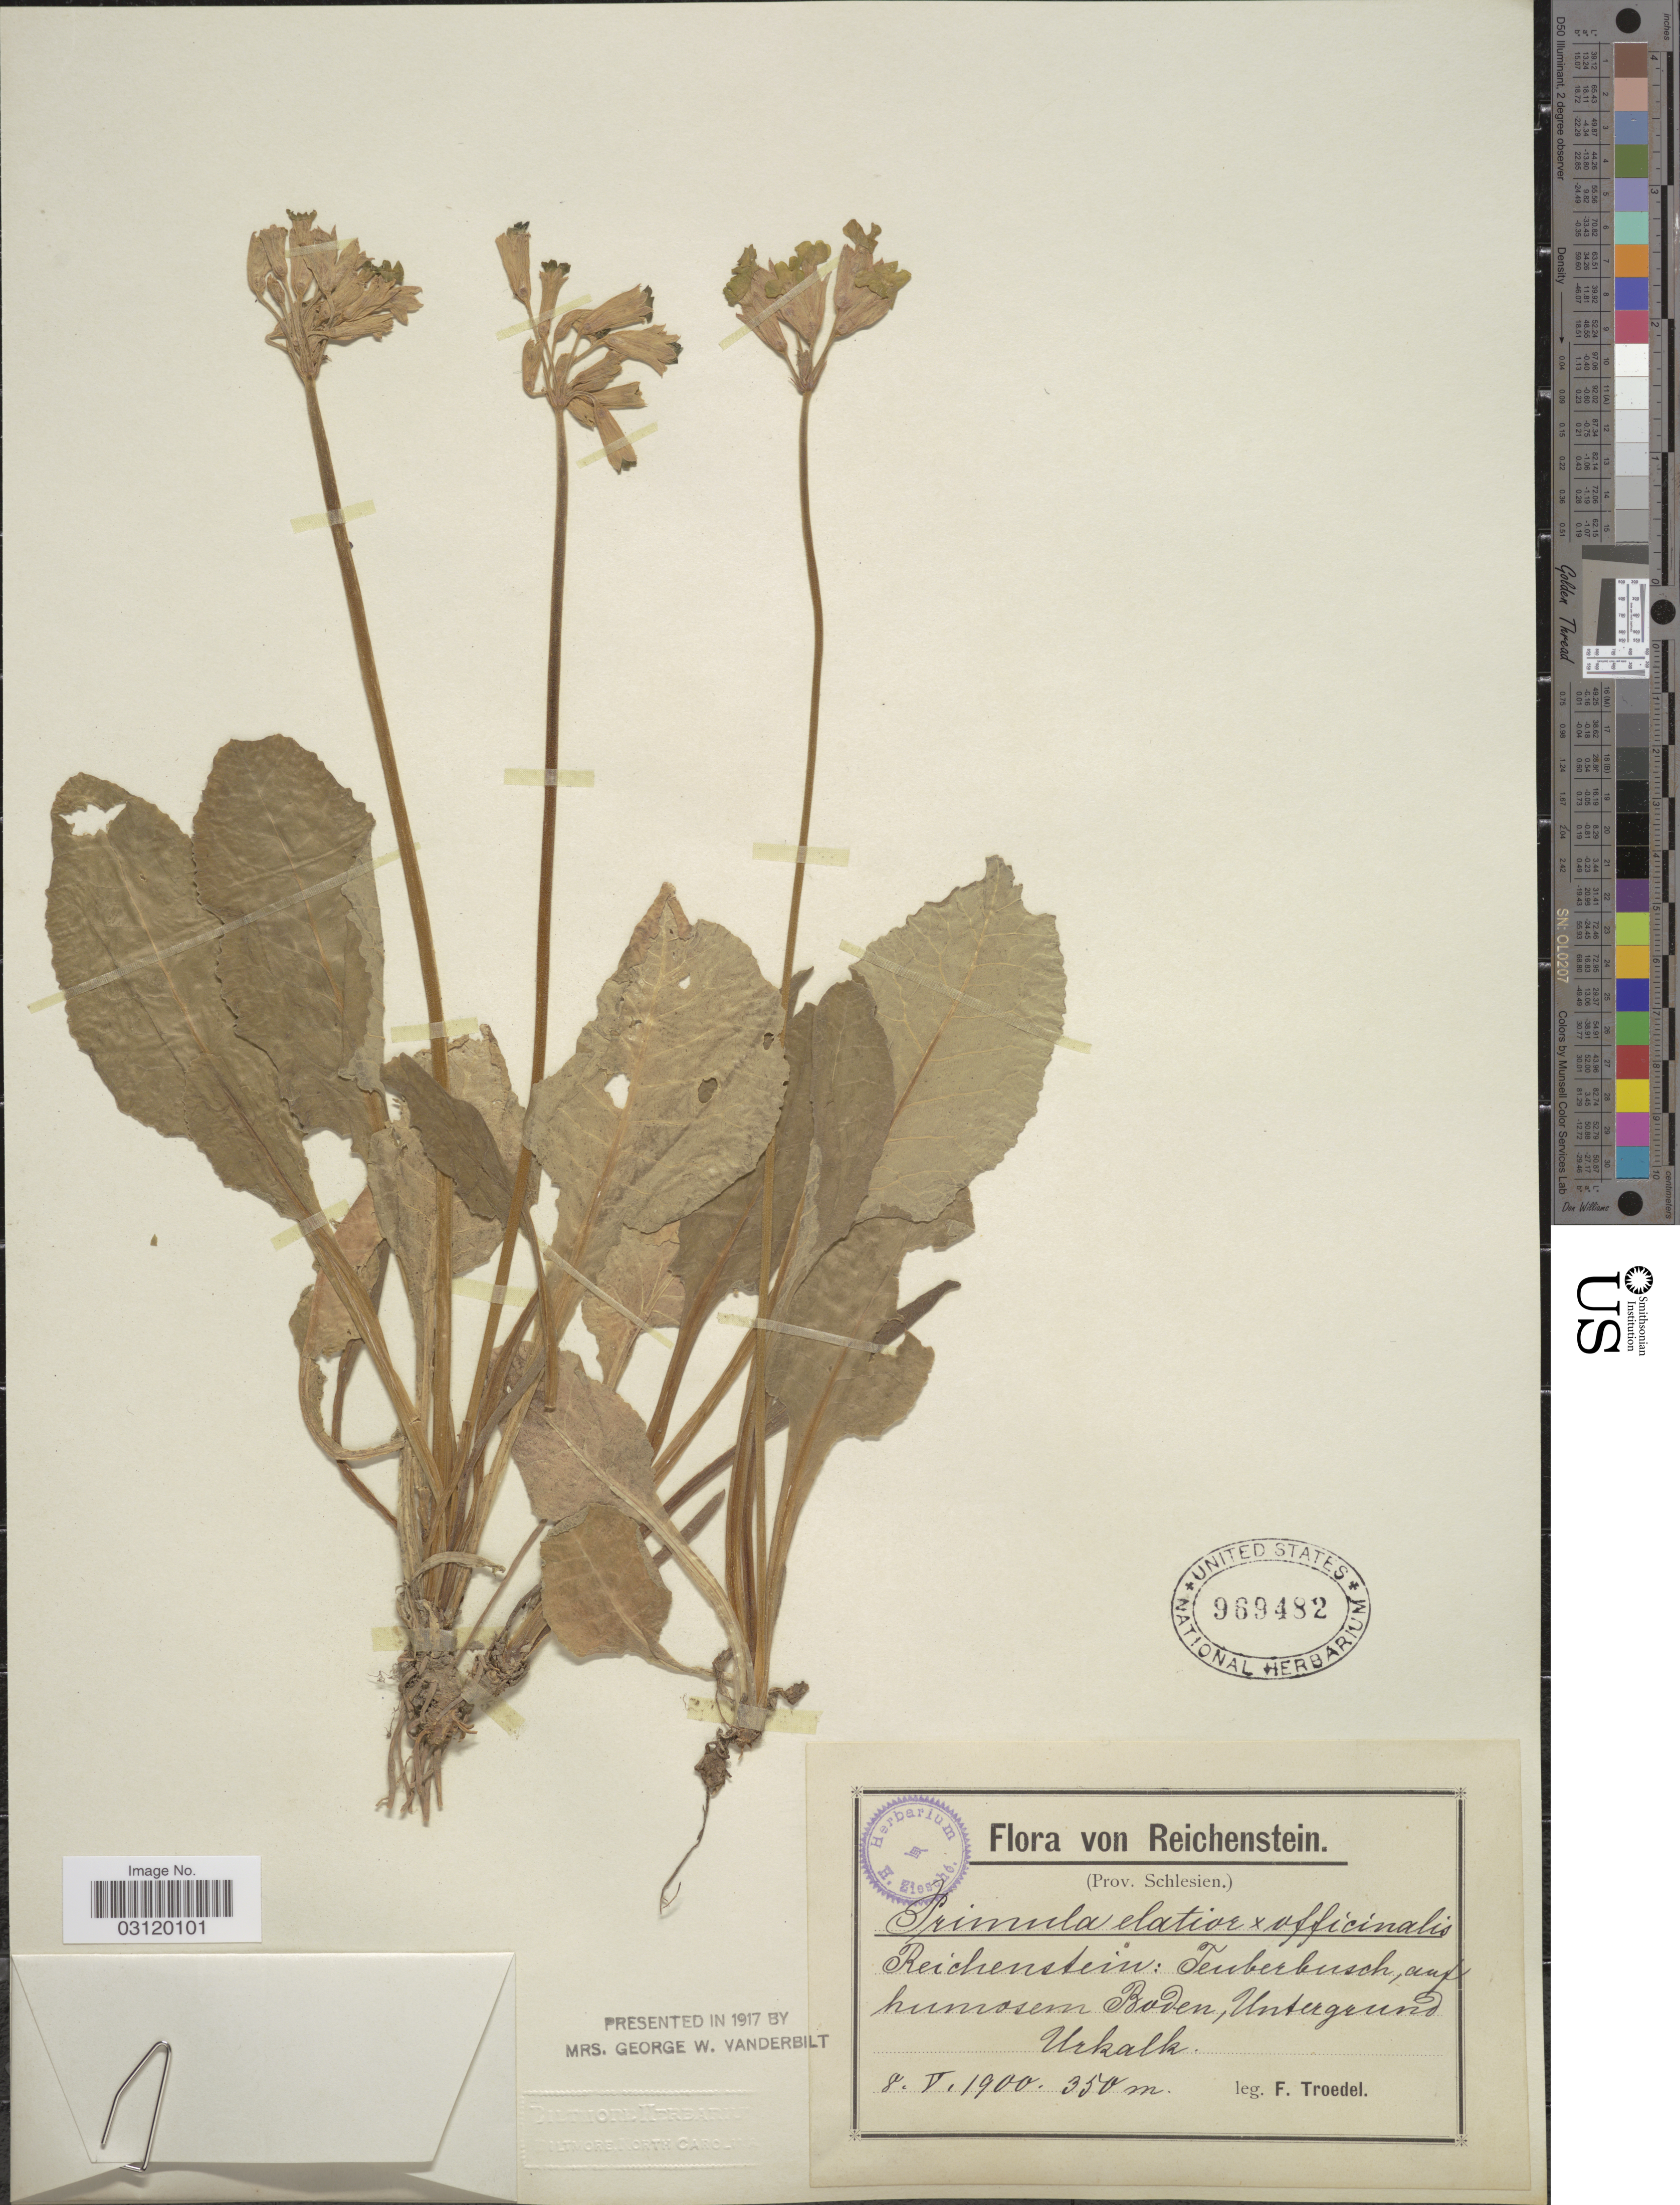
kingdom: Plantae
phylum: Tracheophyta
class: Magnoliopsida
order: Ericales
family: Primulaceae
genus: Primula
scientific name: Primula elatior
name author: (L.) Hill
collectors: F. Troedel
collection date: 1900-05-08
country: Poland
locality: Reichenstein (Prov. Schlesien.). Teuberbusch, auf humosem Roden, Untergrund Urkalk.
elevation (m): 350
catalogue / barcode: US 969482